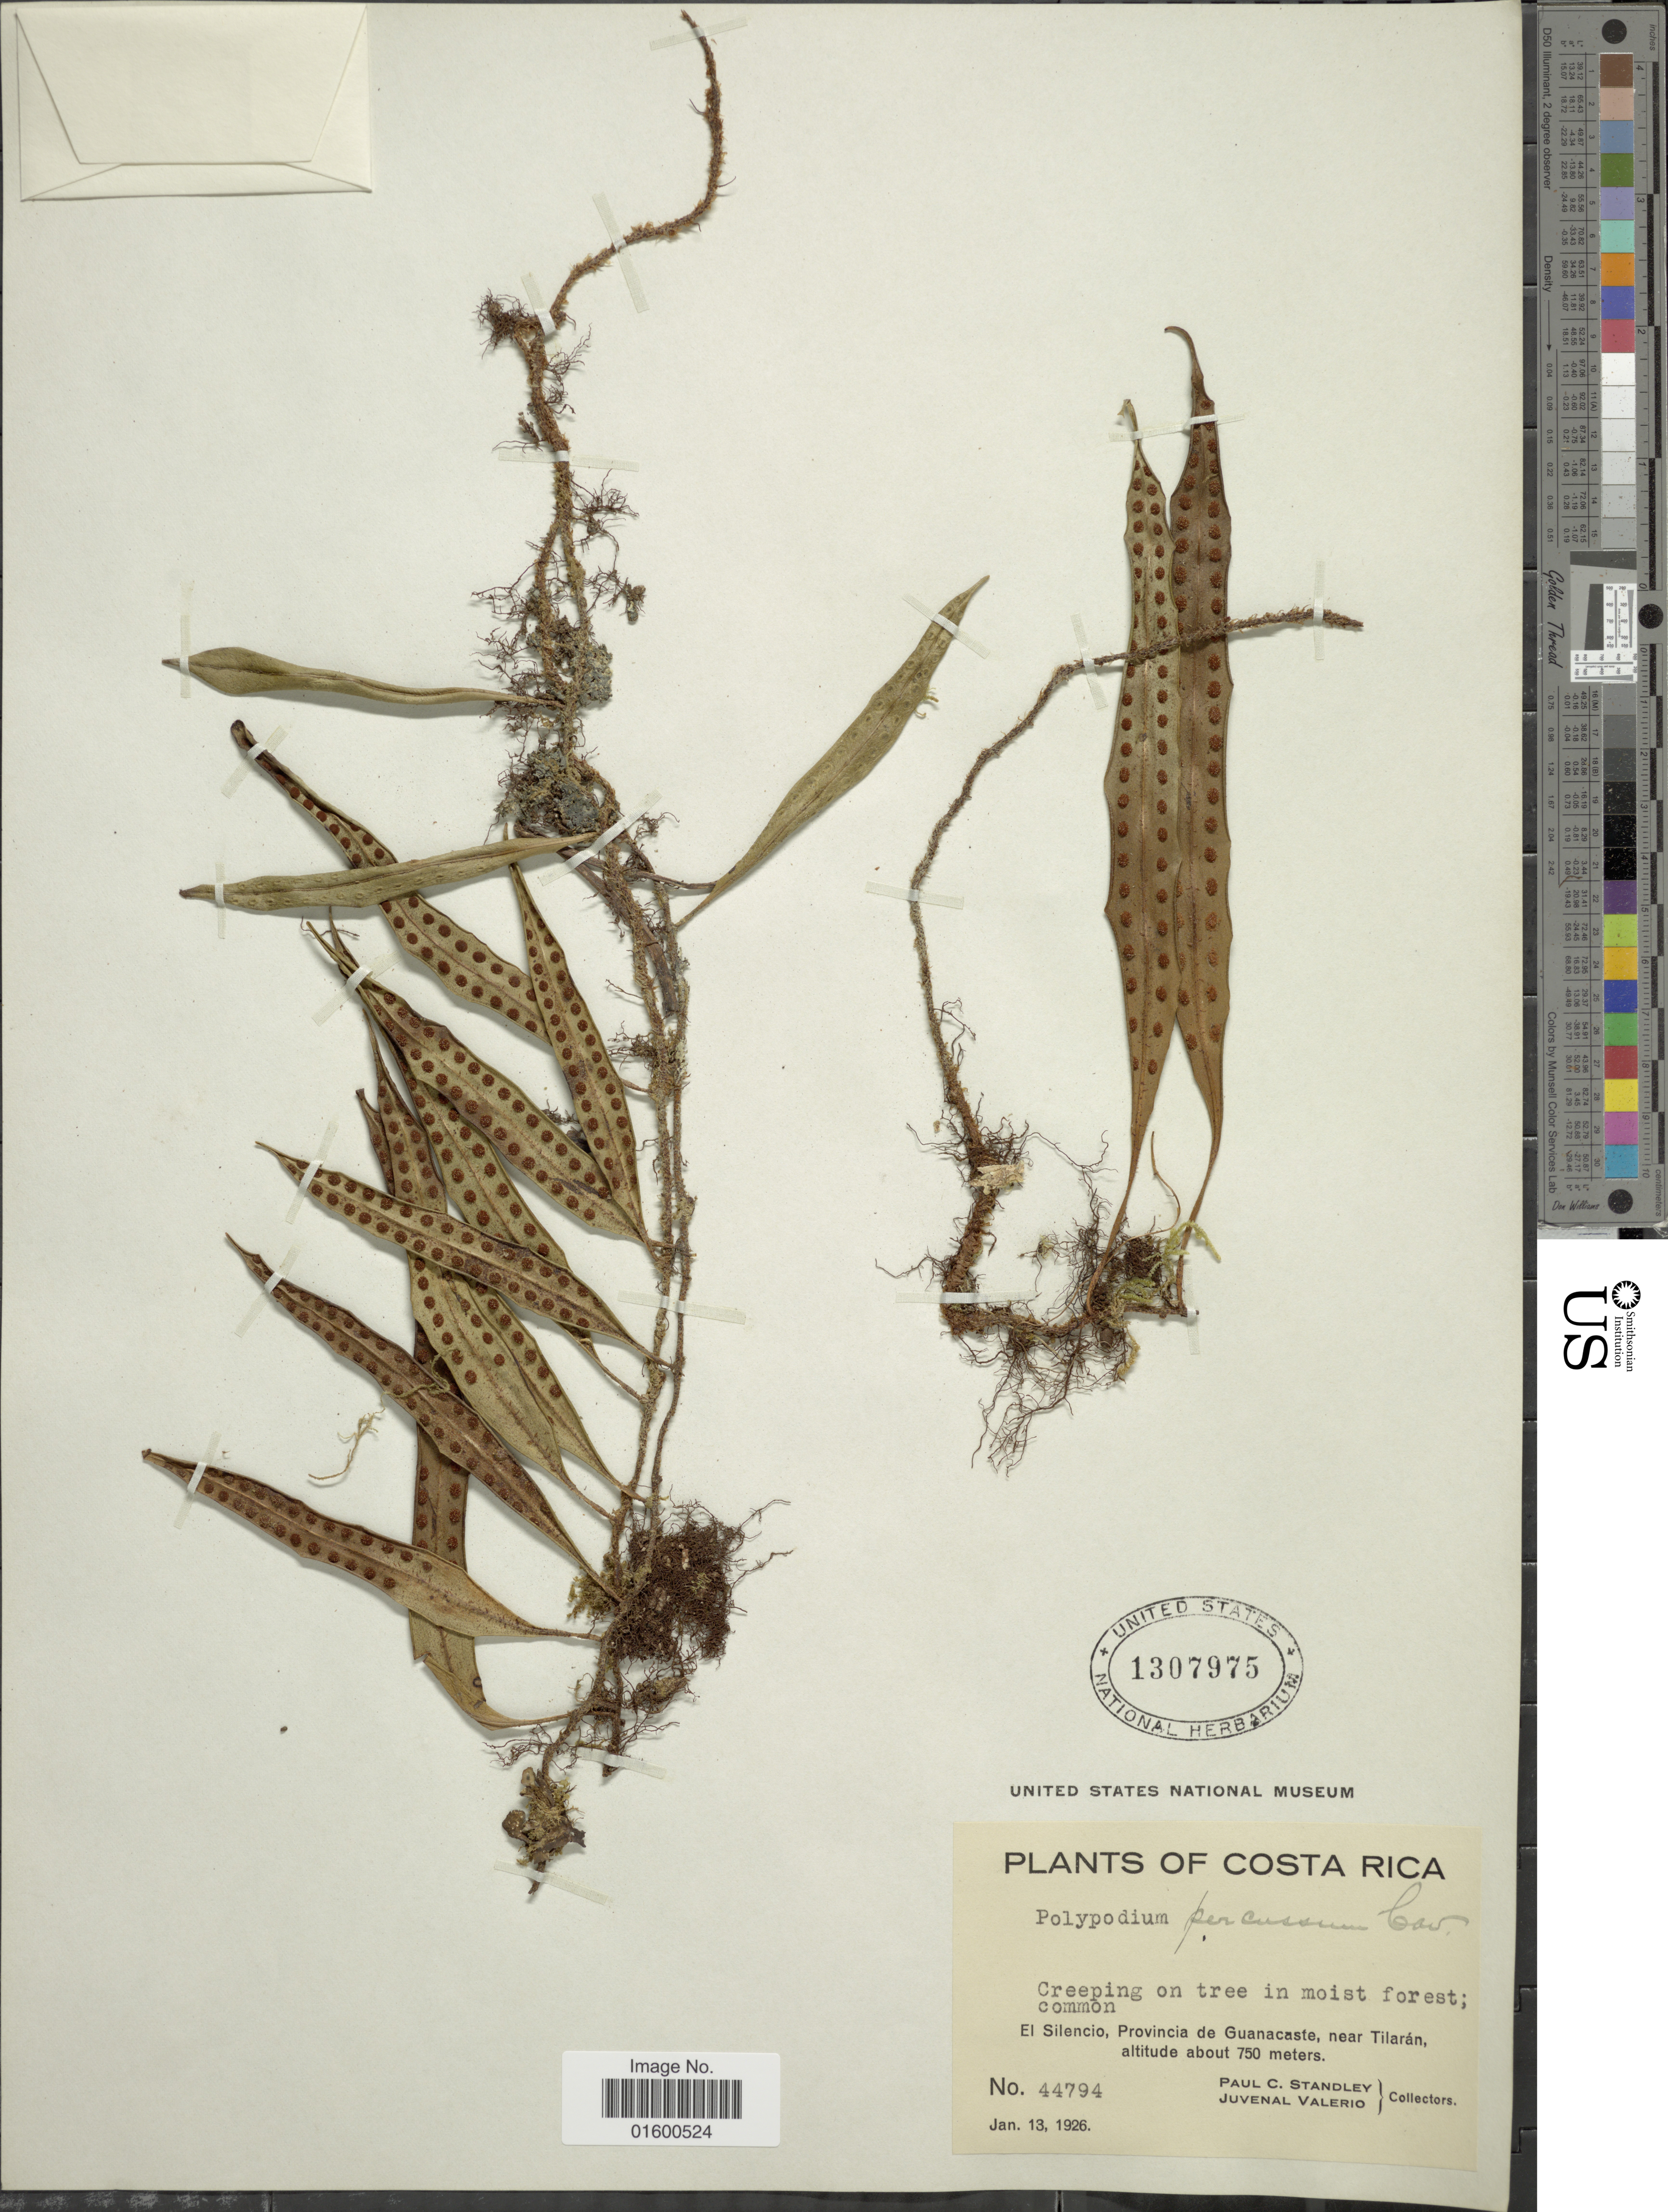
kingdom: Plantae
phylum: Tracheophyta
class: Polypodiopsida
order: Polypodiales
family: Polypodiaceae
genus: Microgramma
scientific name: Microgramma percussa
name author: (Cav.) de la Sota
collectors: P. C. Standley & J. Valerio R.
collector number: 44794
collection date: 1926-01-13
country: Costa Rica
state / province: Guanacaste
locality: El Silencio, Provincia de Guanacaste, near Tilaran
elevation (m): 750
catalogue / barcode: US 1307975